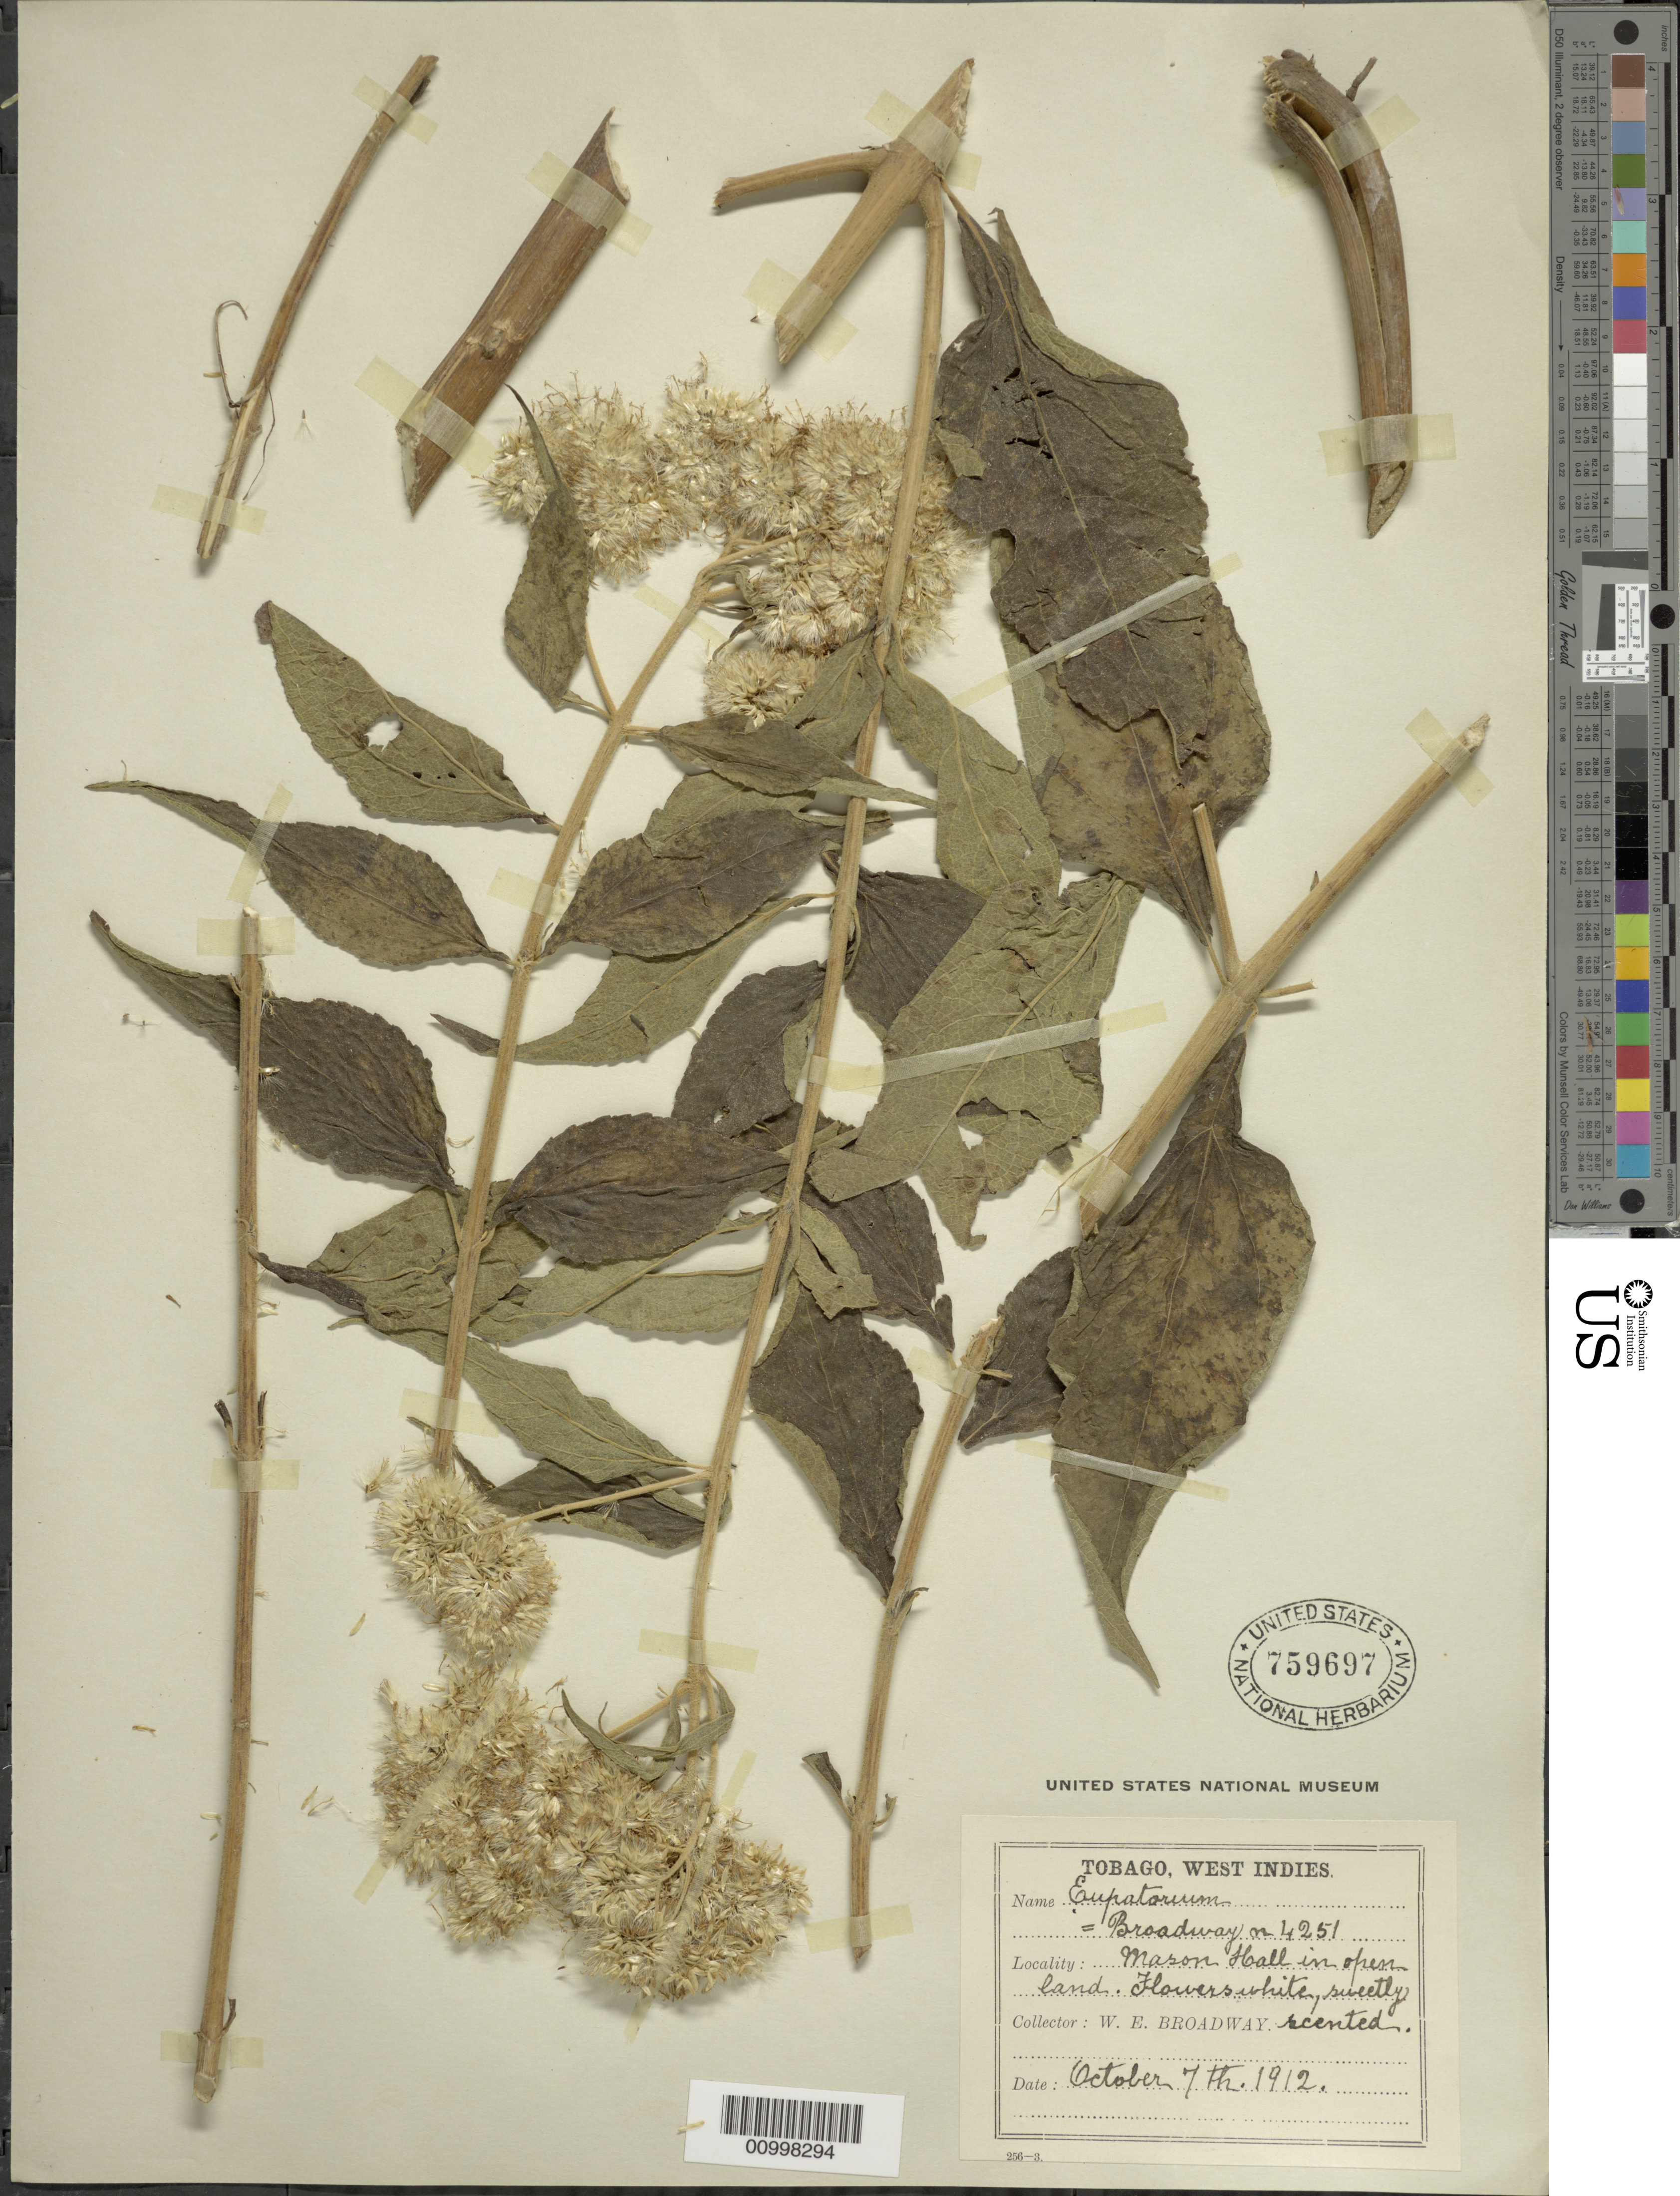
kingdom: Plantae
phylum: Tracheophyta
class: Magnoliopsida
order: Asterales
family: Asteraceae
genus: Austroeupatorium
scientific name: Austroeupatorium inulaefolium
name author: (Kunth) R.M. King & H. Rob.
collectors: W. E. Broadway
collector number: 4251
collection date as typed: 07 Oct 1912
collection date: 1912-10-07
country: Trinidad and Tobago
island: Tobago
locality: Mason Hall in open land.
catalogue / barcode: US 759697